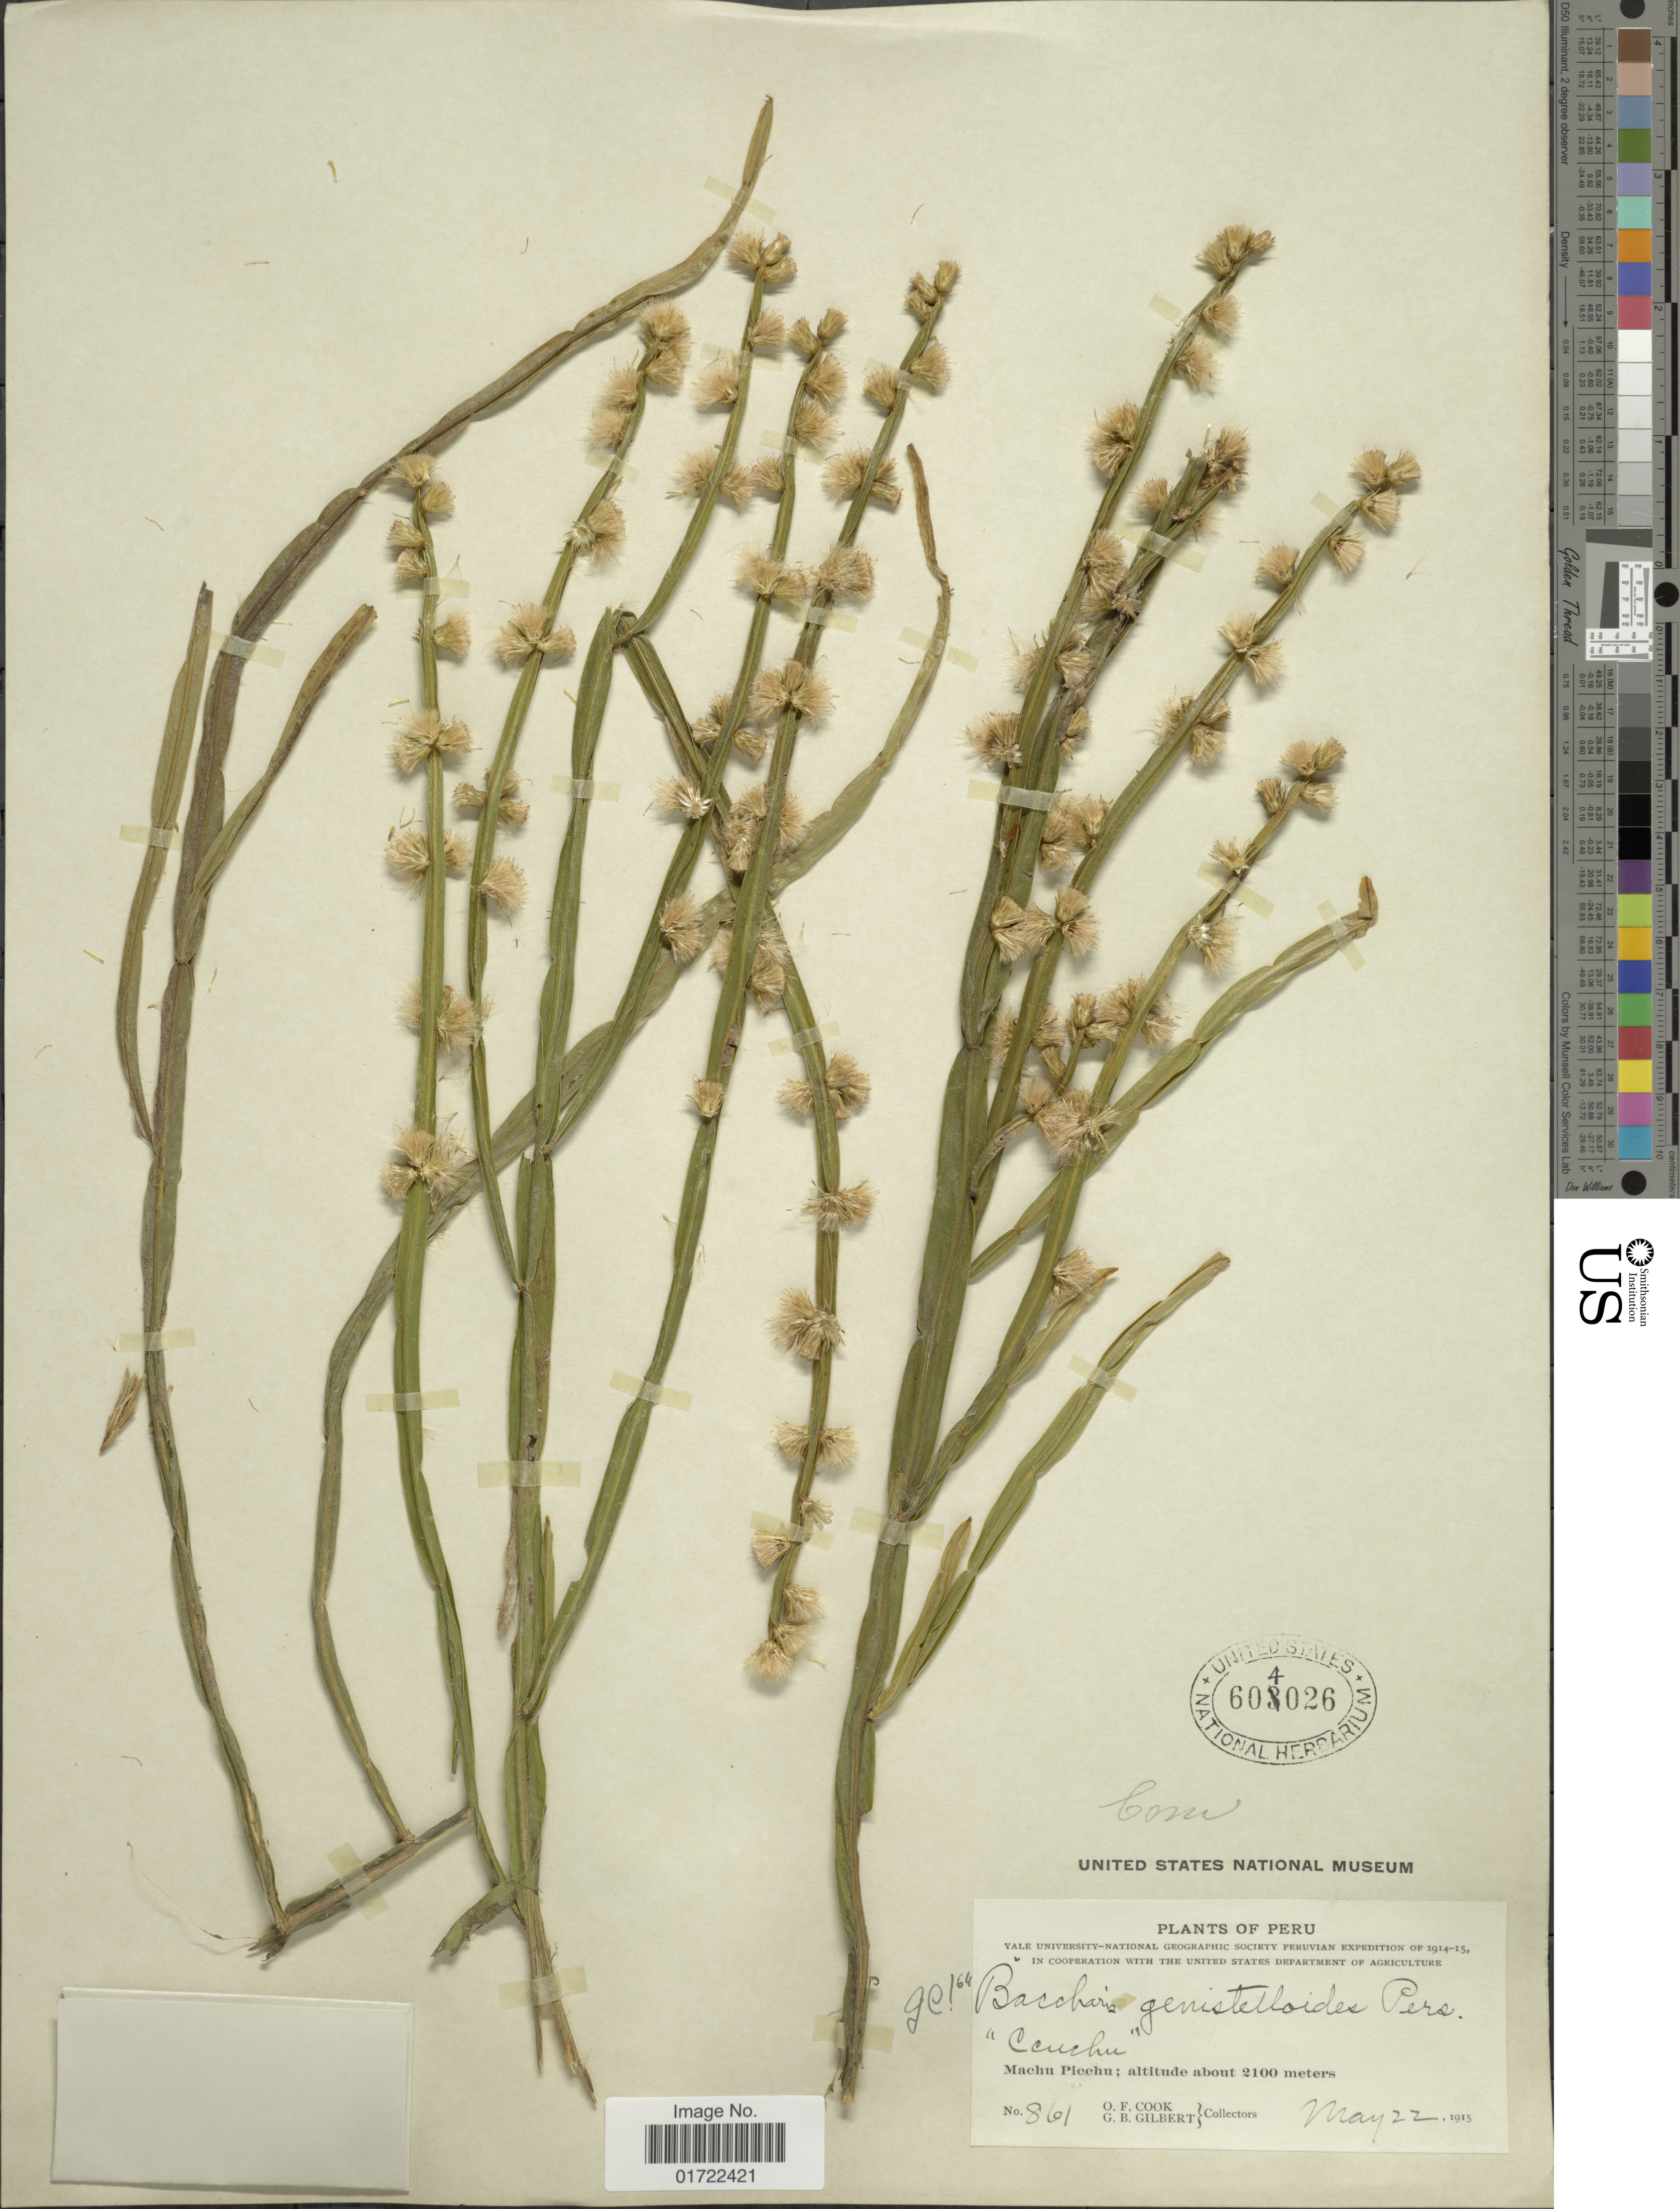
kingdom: Plantae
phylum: Tracheophyta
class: Magnoliopsida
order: Asterales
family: Asteraceae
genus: Baccharis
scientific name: Baccharis genistelloides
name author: (Lam.) Pers.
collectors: O. F. Cook & G. B. Gilbert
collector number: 861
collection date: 1915-05-22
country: Peru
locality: Machu Picchu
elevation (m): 2100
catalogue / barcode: US 604026